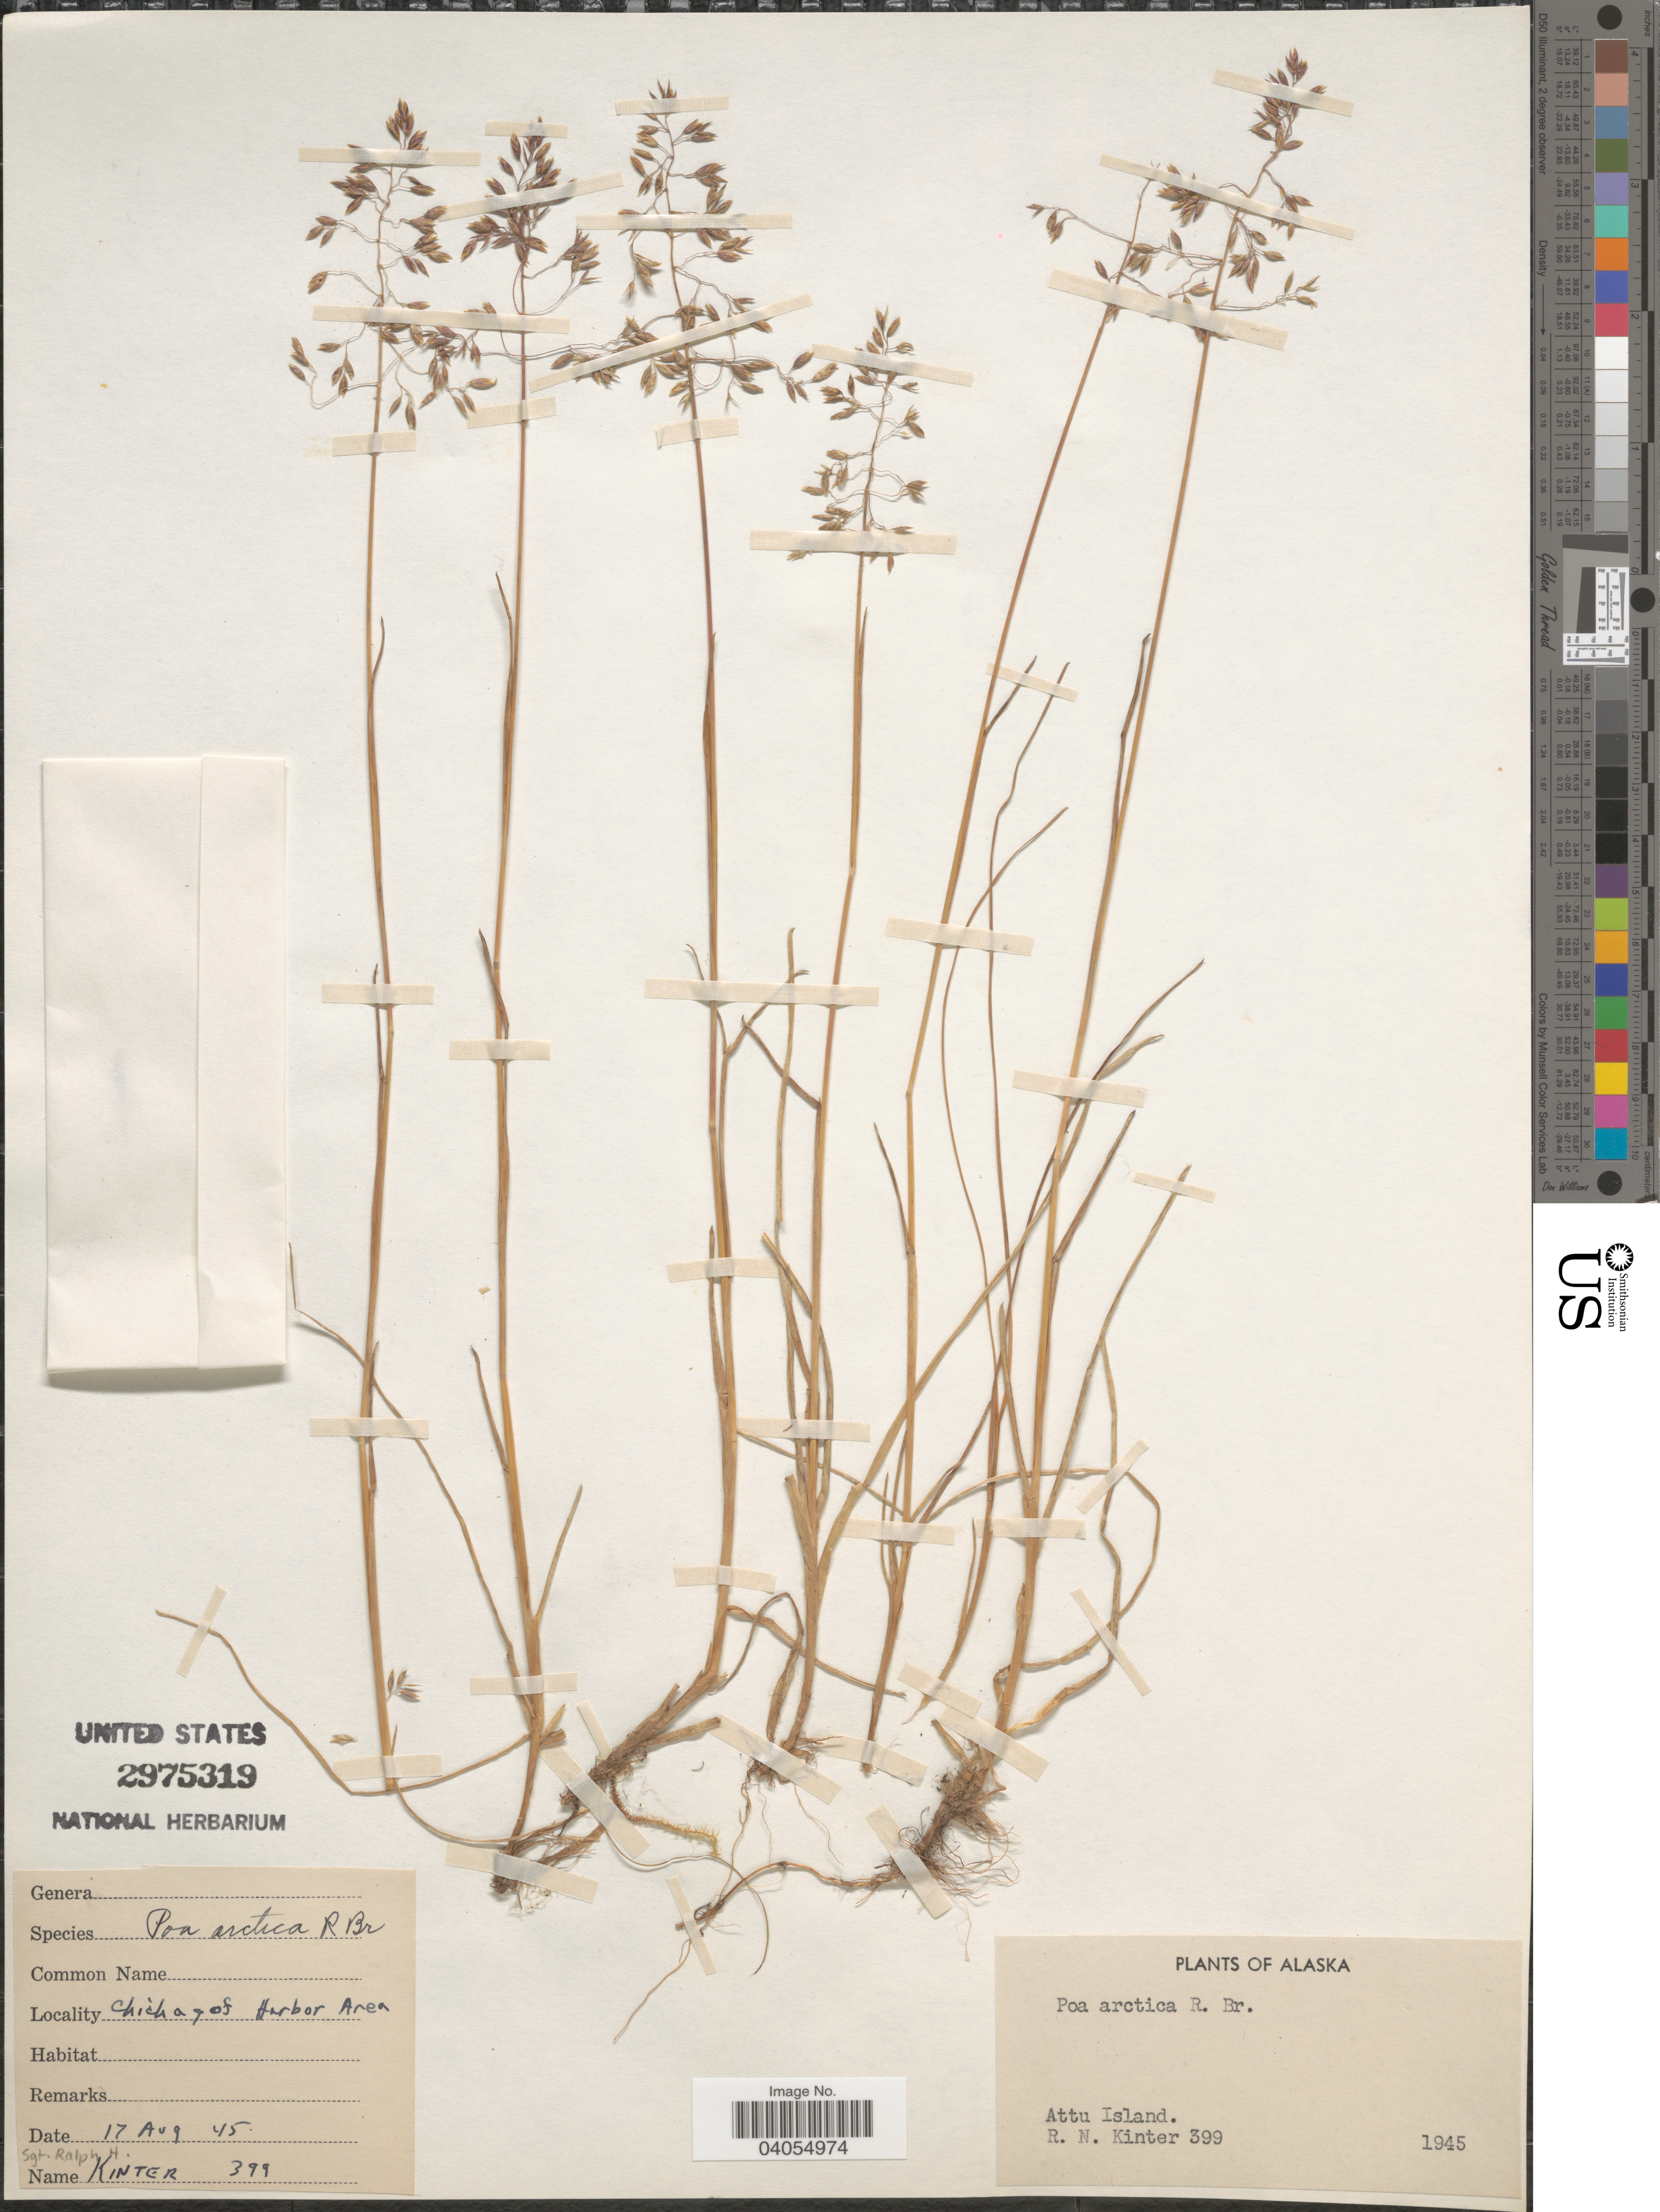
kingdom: Plantae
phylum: Tracheophyta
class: Liliopsida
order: Poales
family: Poaceae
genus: Poa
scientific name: Poa arctica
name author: R. Br.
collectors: R. Kinter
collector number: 399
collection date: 1945-08-17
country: United States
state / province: Alaska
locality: Chichagof Harbor Area. Attu Island.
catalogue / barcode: US 2975319